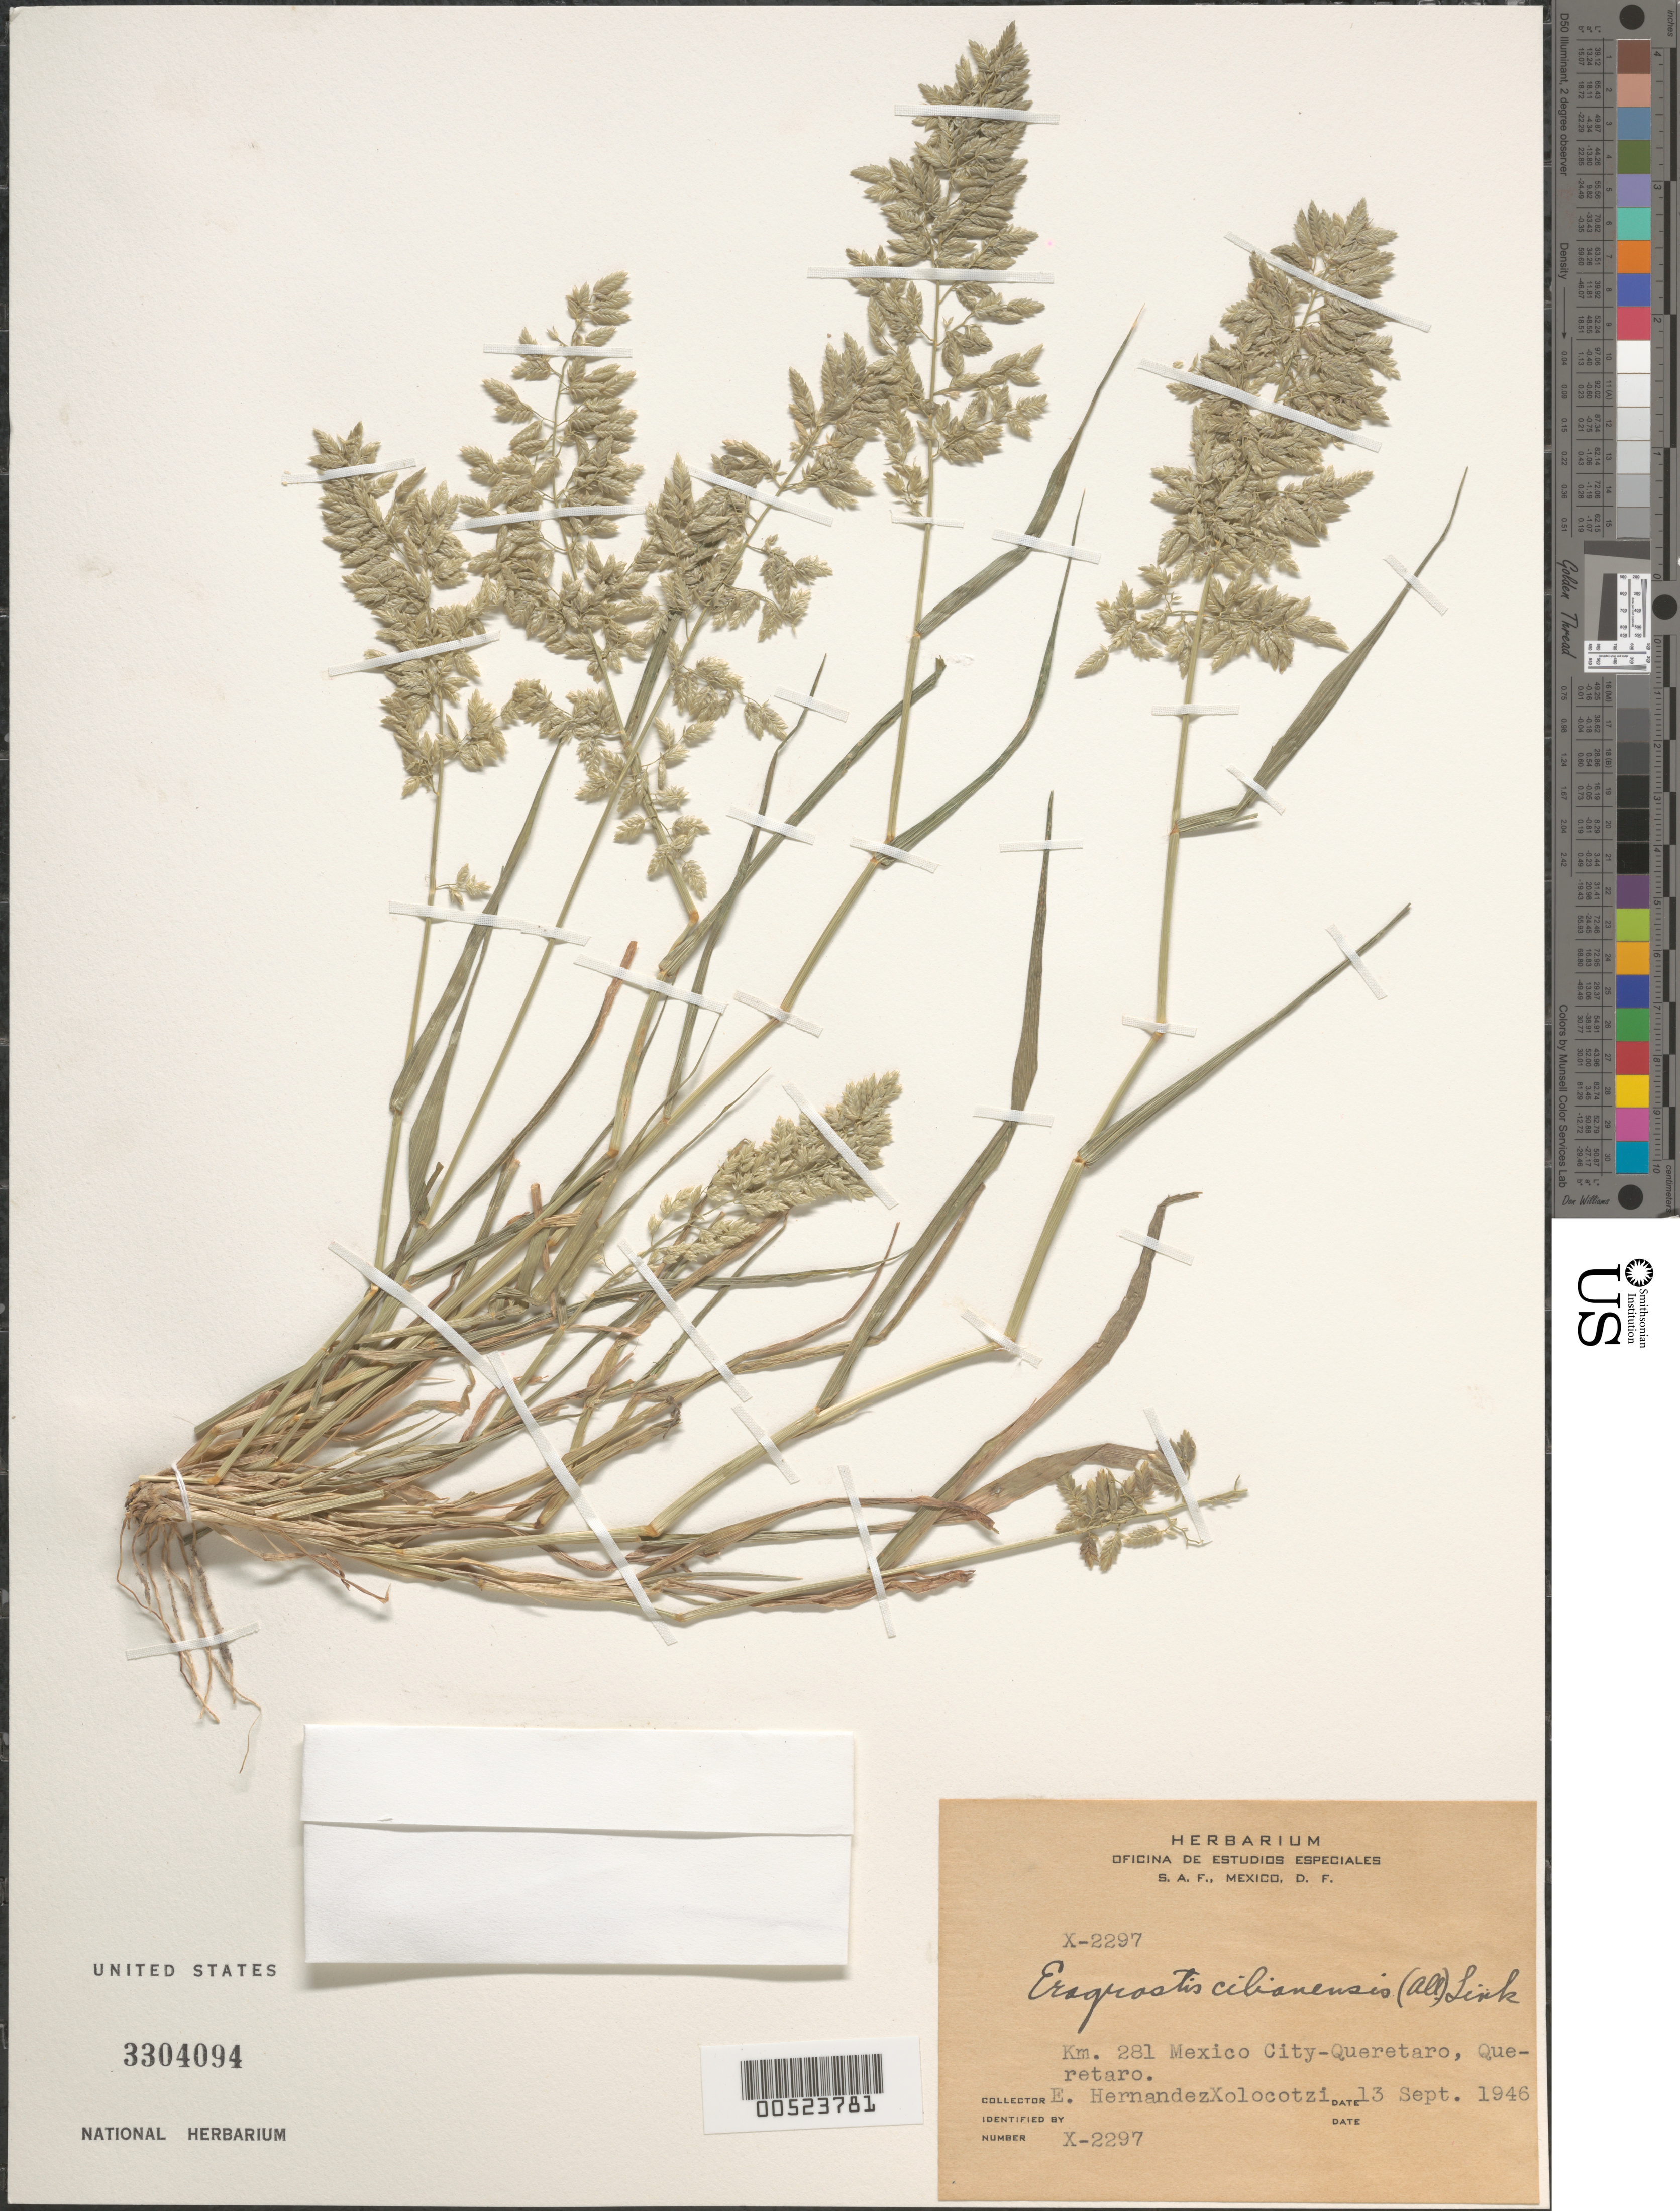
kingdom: Plantae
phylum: Tracheophyta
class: Liliopsida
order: Poales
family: Poaceae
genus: Eragrostis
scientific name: Eragrostis cilianensis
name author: (Bellardi) Vignolo ex Janch.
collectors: E. I. Hernández-X.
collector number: X-2297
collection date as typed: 13 Sep 1946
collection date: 1946-09-13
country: Mexico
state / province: Querétaro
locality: Km 281 Mexico City-Querétaro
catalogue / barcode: US 3304094